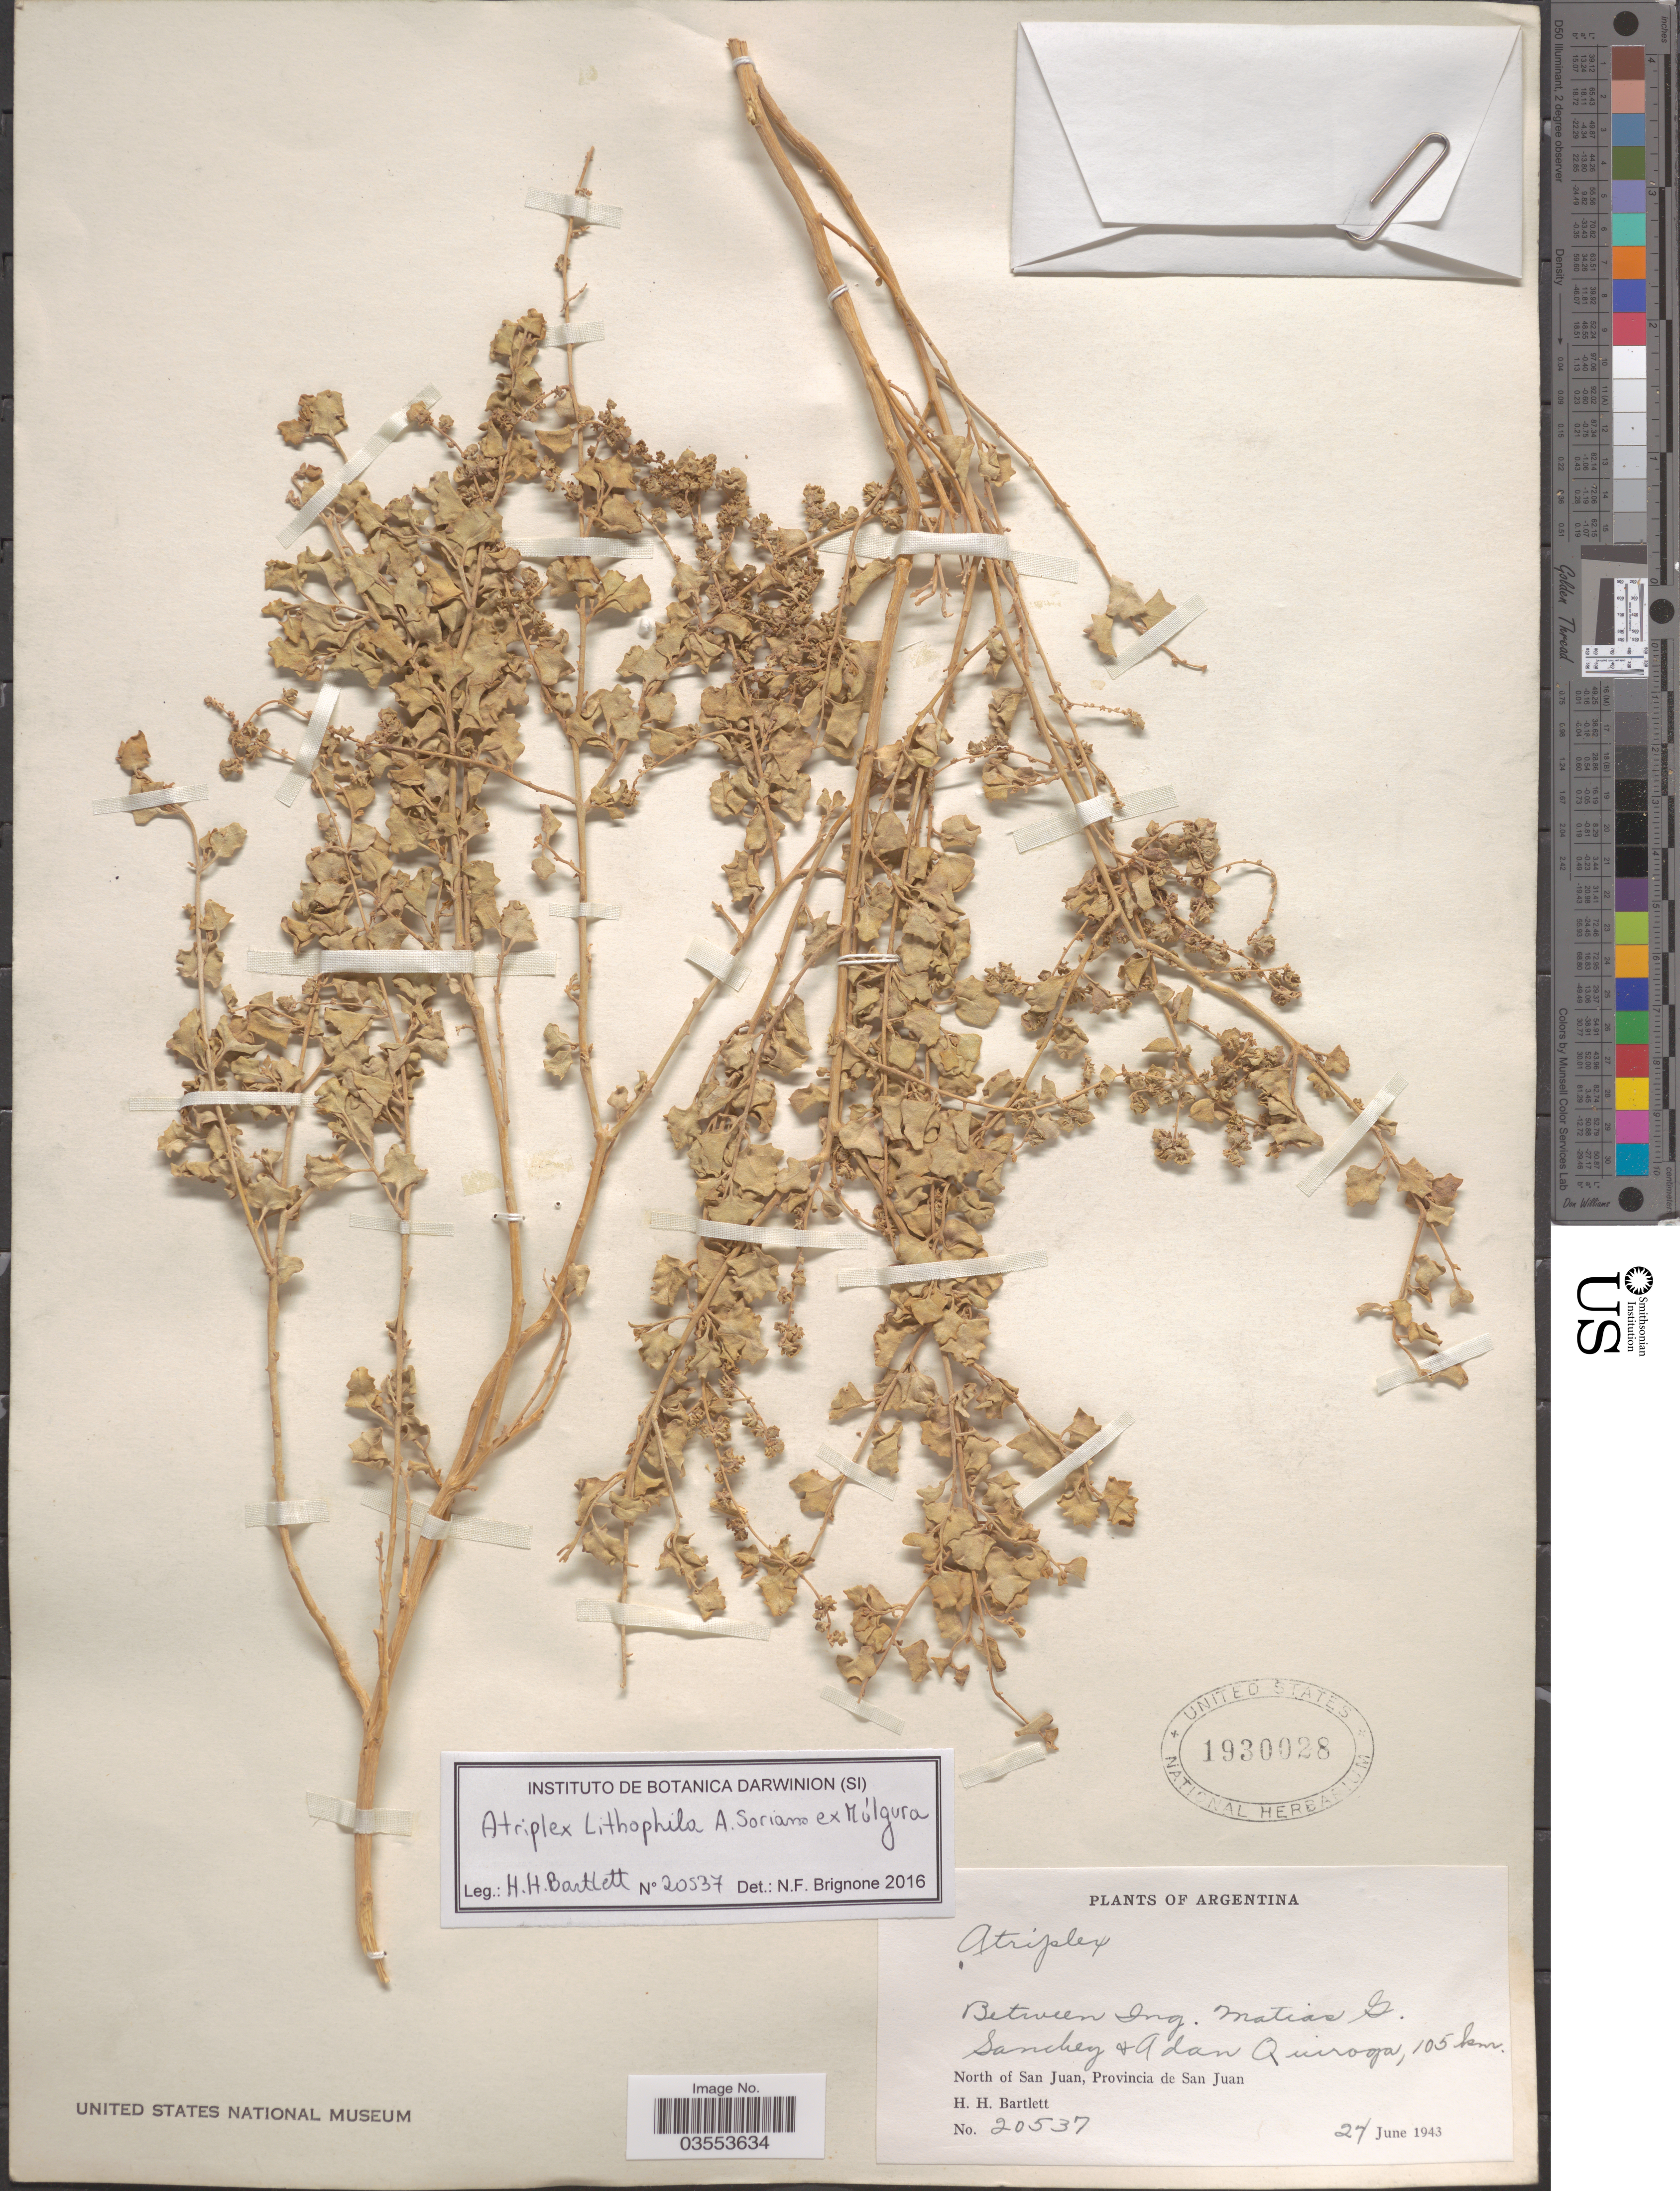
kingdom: Plantae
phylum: Tracheophyta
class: Magnoliopsida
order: Caryophyllales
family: Amaranthaceae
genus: Atriplex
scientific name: Atriplex sp.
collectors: H. H. Bartlett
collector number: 20537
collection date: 1943-06-27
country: Argentina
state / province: San Juan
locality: Between Ing. Matias G. Sanchez + Adan Quiroga, 105 km. North of San Juan.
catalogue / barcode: US 1930028